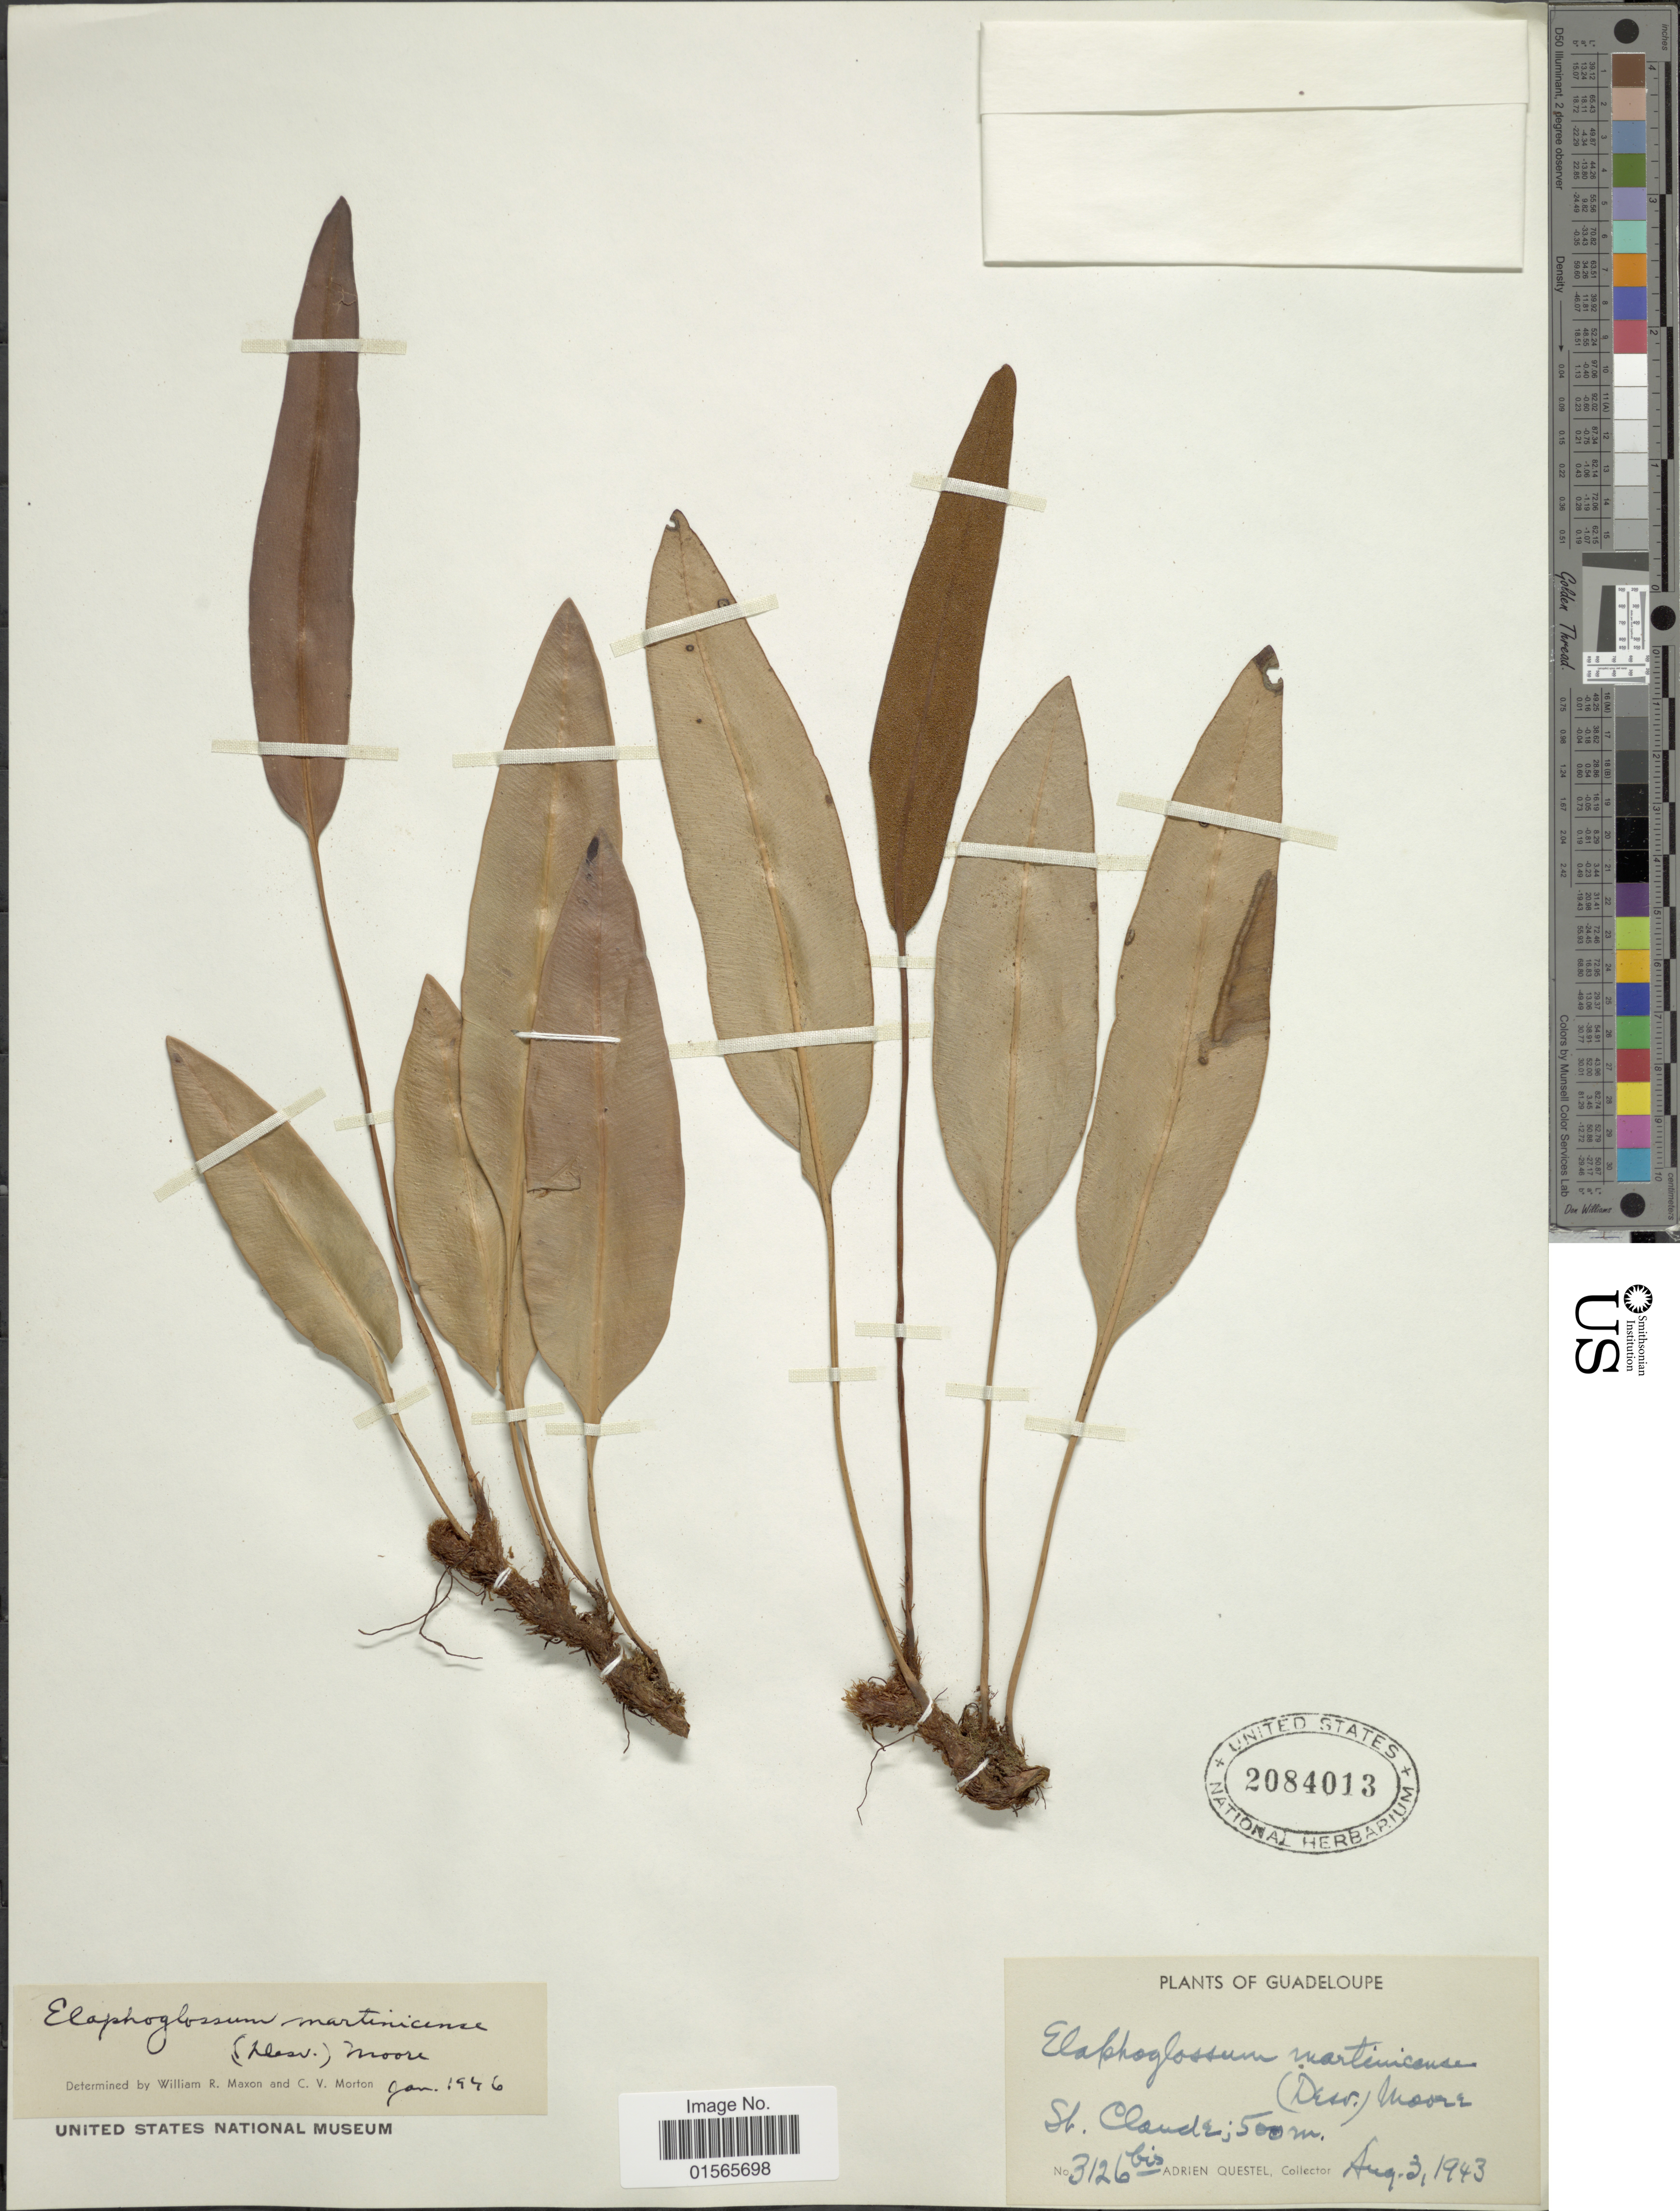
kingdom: Plantae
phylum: Tracheophyta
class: Polypodiopsida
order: Polypodiales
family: Dryopteridaceae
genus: Elaphoglossum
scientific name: Elaphoglossum martinicense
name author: (Desv.) T. Moore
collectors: A. Questel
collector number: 3126bis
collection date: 1943-08-03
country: Guadeloupe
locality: St. Claude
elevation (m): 500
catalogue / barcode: US 2084013